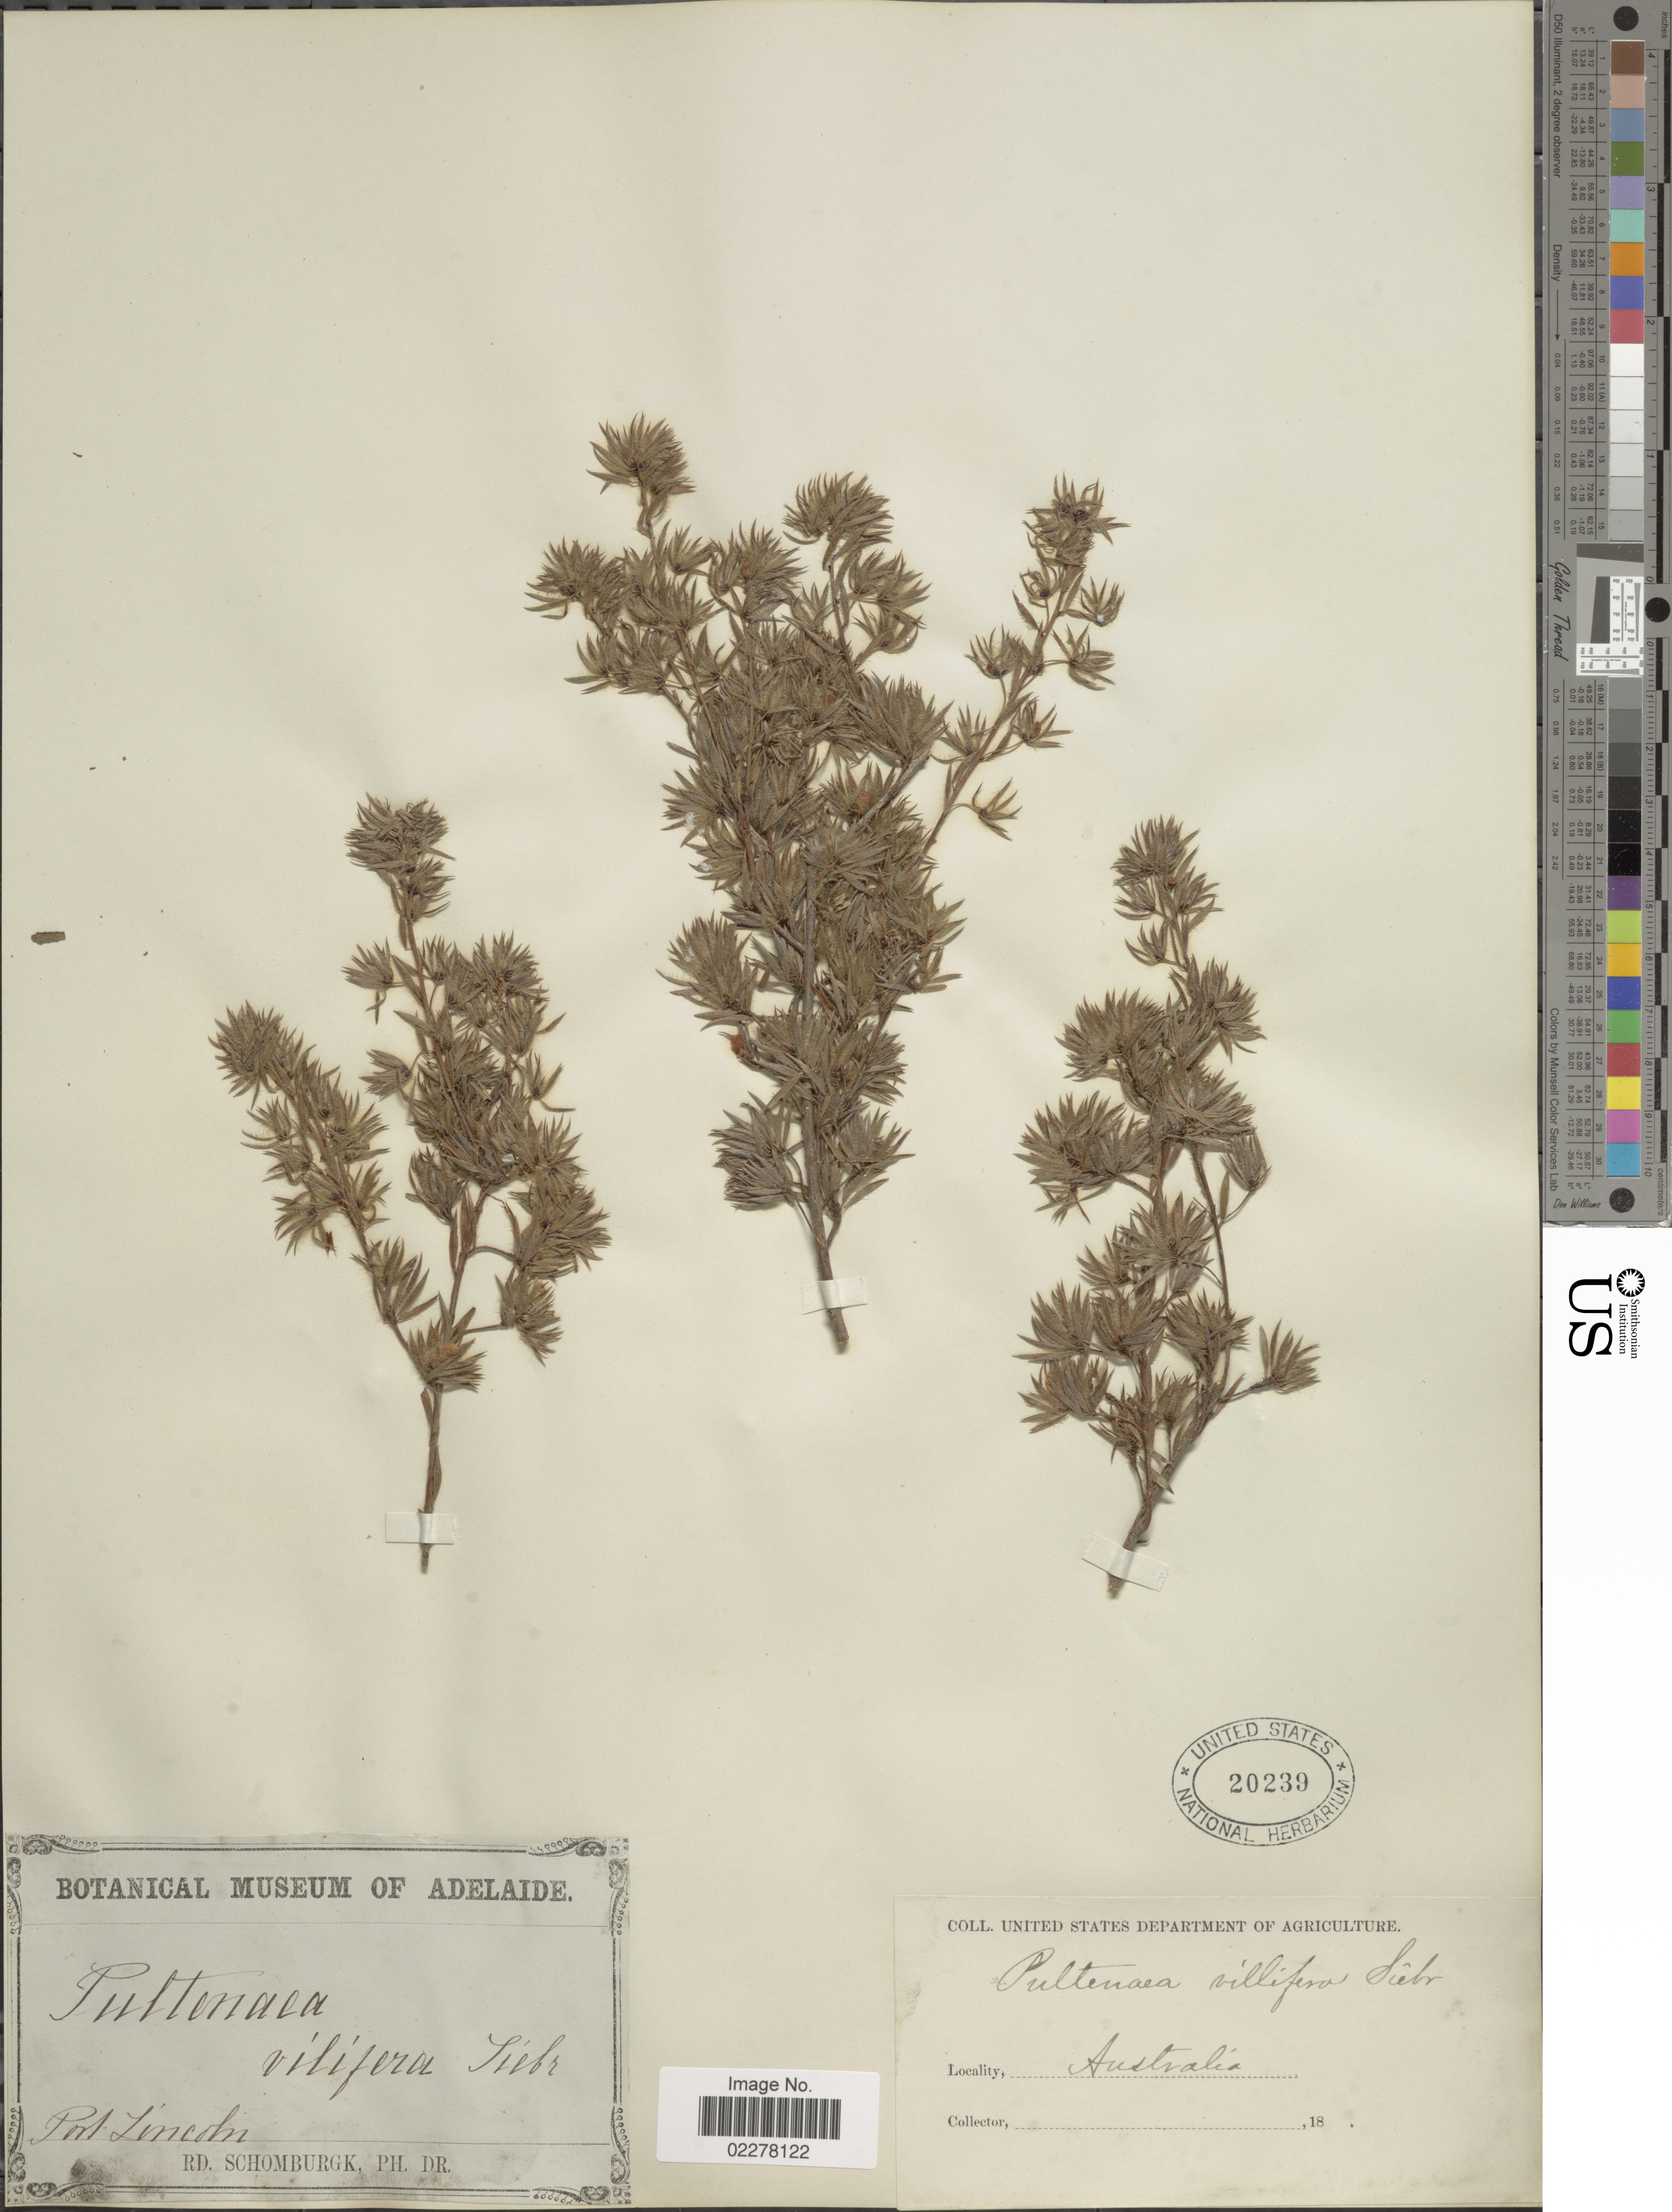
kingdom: Plantae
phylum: Tracheophyta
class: Magnoliopsida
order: Fabales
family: Fabaceae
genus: Pultenaea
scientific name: Pultenaea villifera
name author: DC.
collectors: M. R. Schomburgk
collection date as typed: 18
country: Australia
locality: Port Lincoln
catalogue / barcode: US 20239